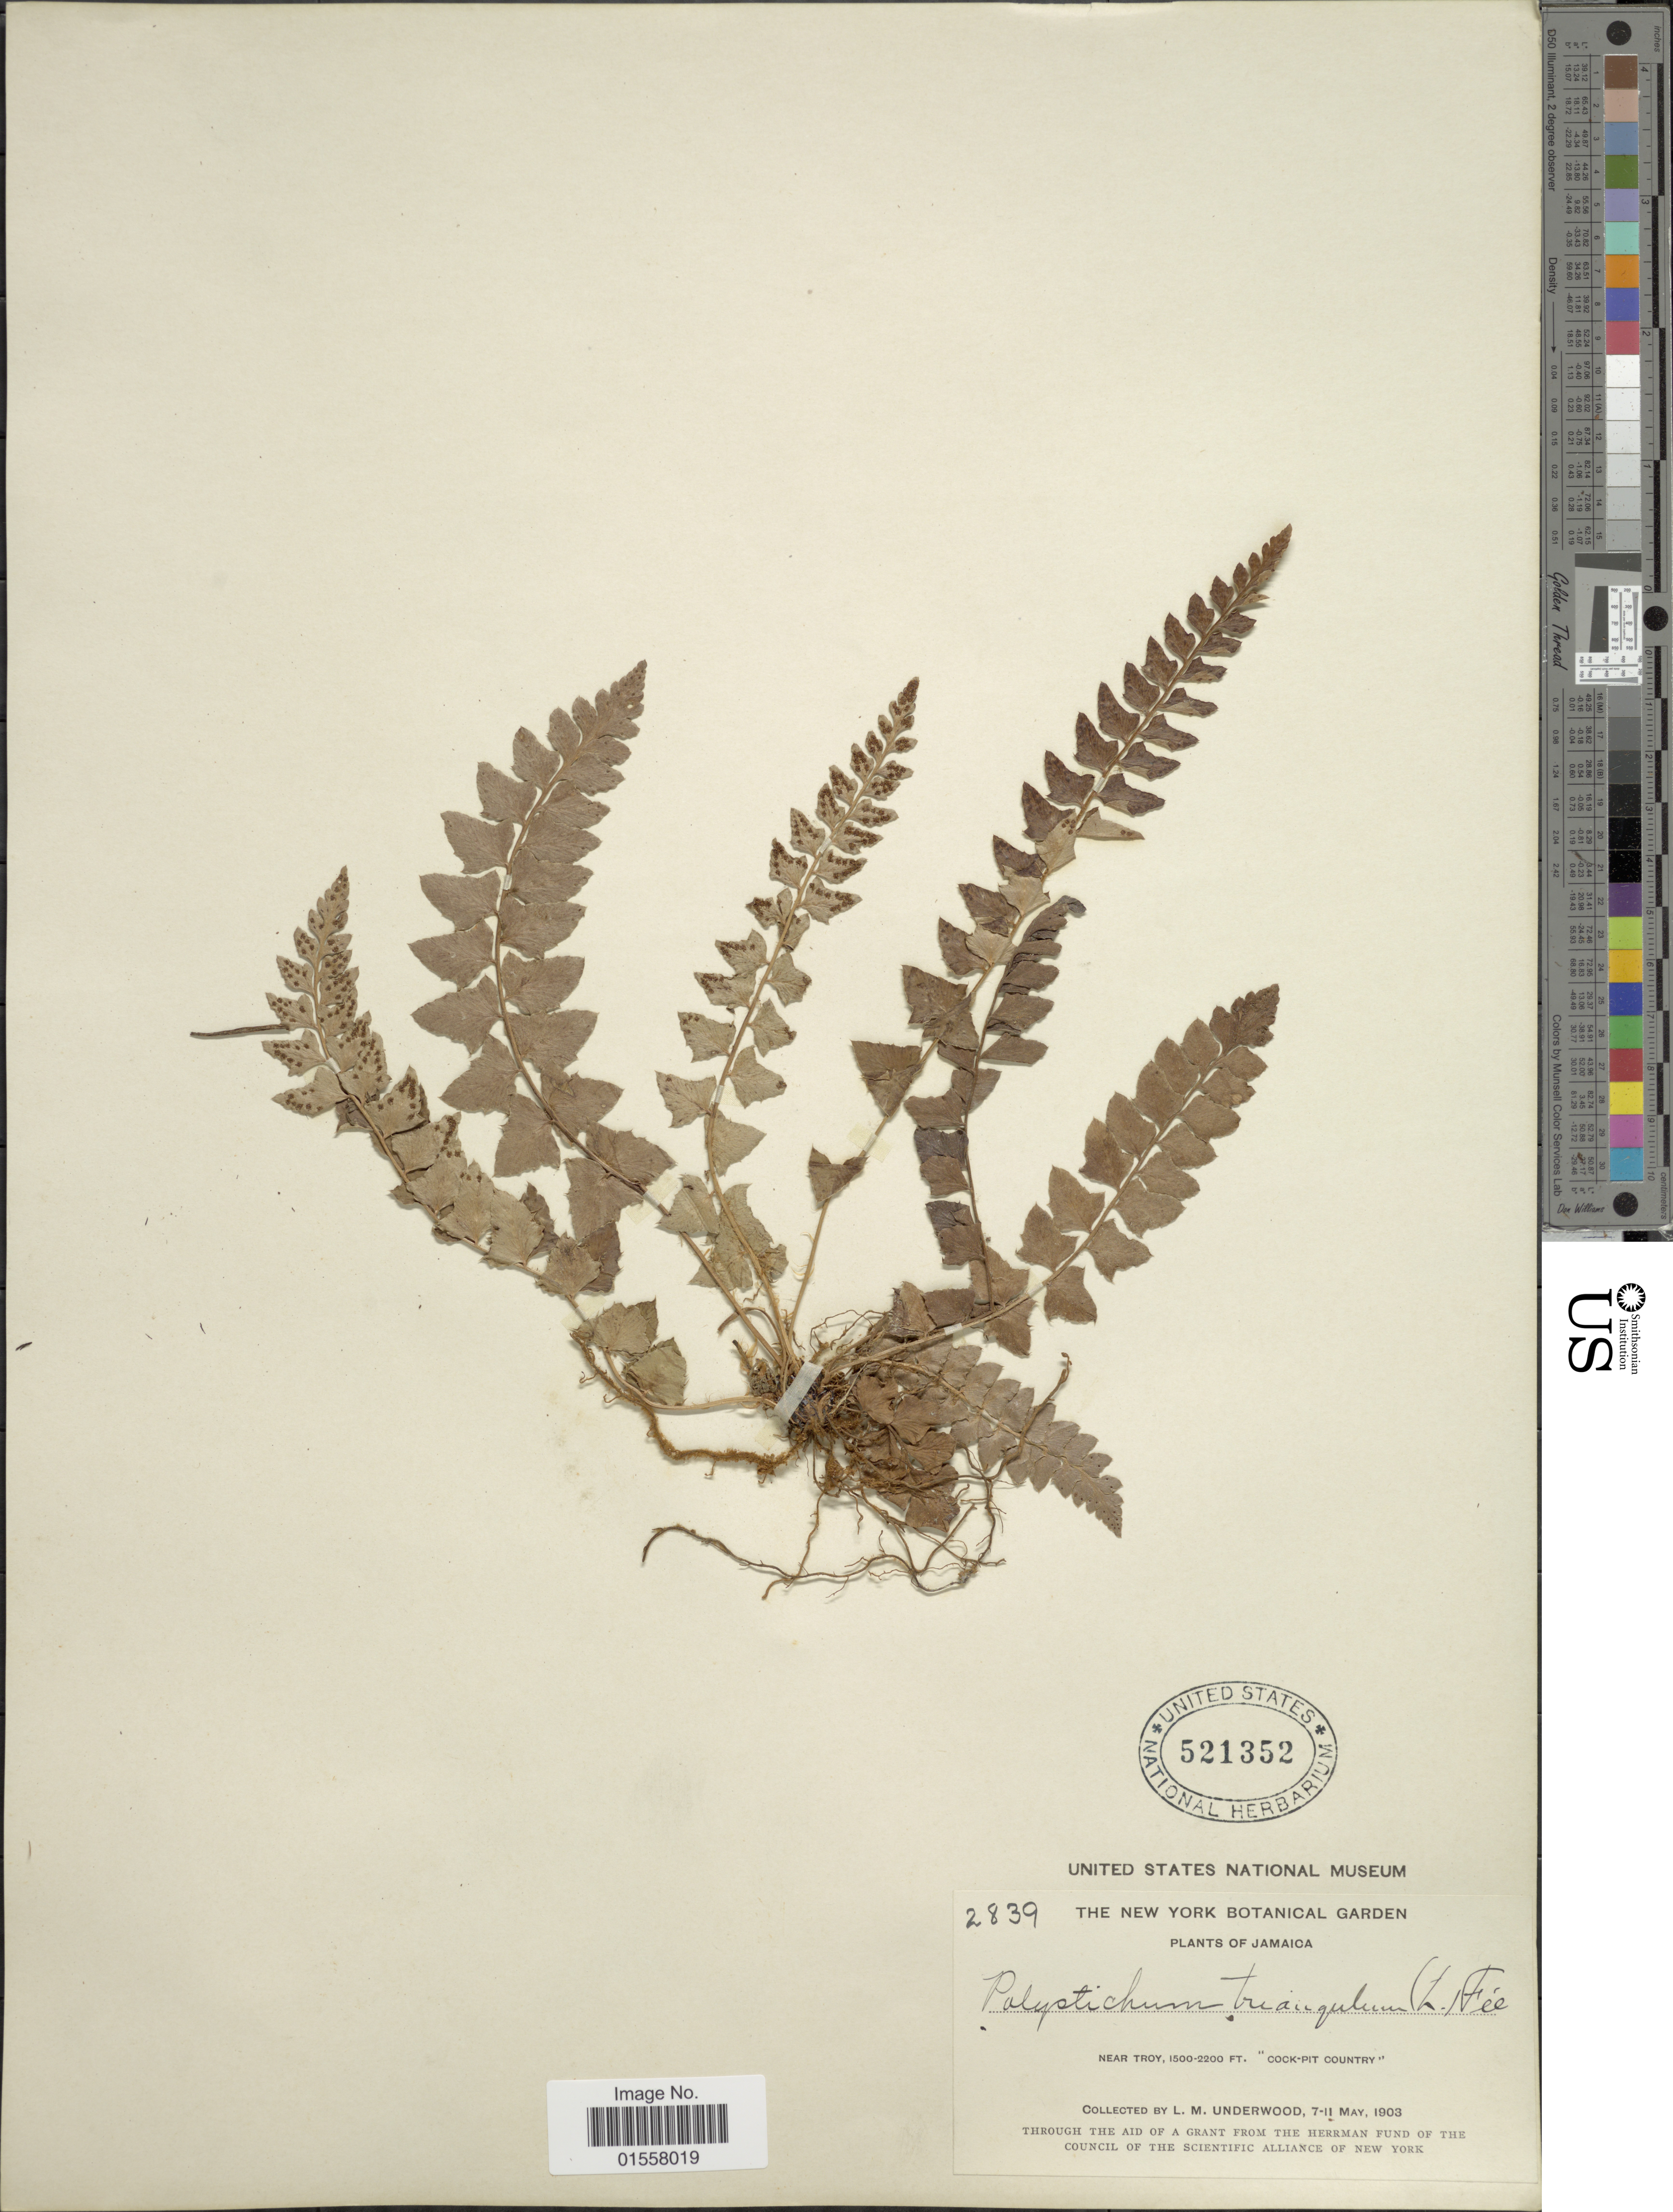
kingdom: Plantae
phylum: Tracheophyta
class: Polypodiopsida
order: Polypodiales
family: Dryopteridaceae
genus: Polystichum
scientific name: Polystichum echinatum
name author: (J.F. Gmel.) C. Chr.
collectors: L. M. Underwood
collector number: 2839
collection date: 1903-05-07/1903-05-11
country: Jamaica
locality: Near Troy, Cock-Pit Country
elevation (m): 457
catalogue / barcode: US 521352